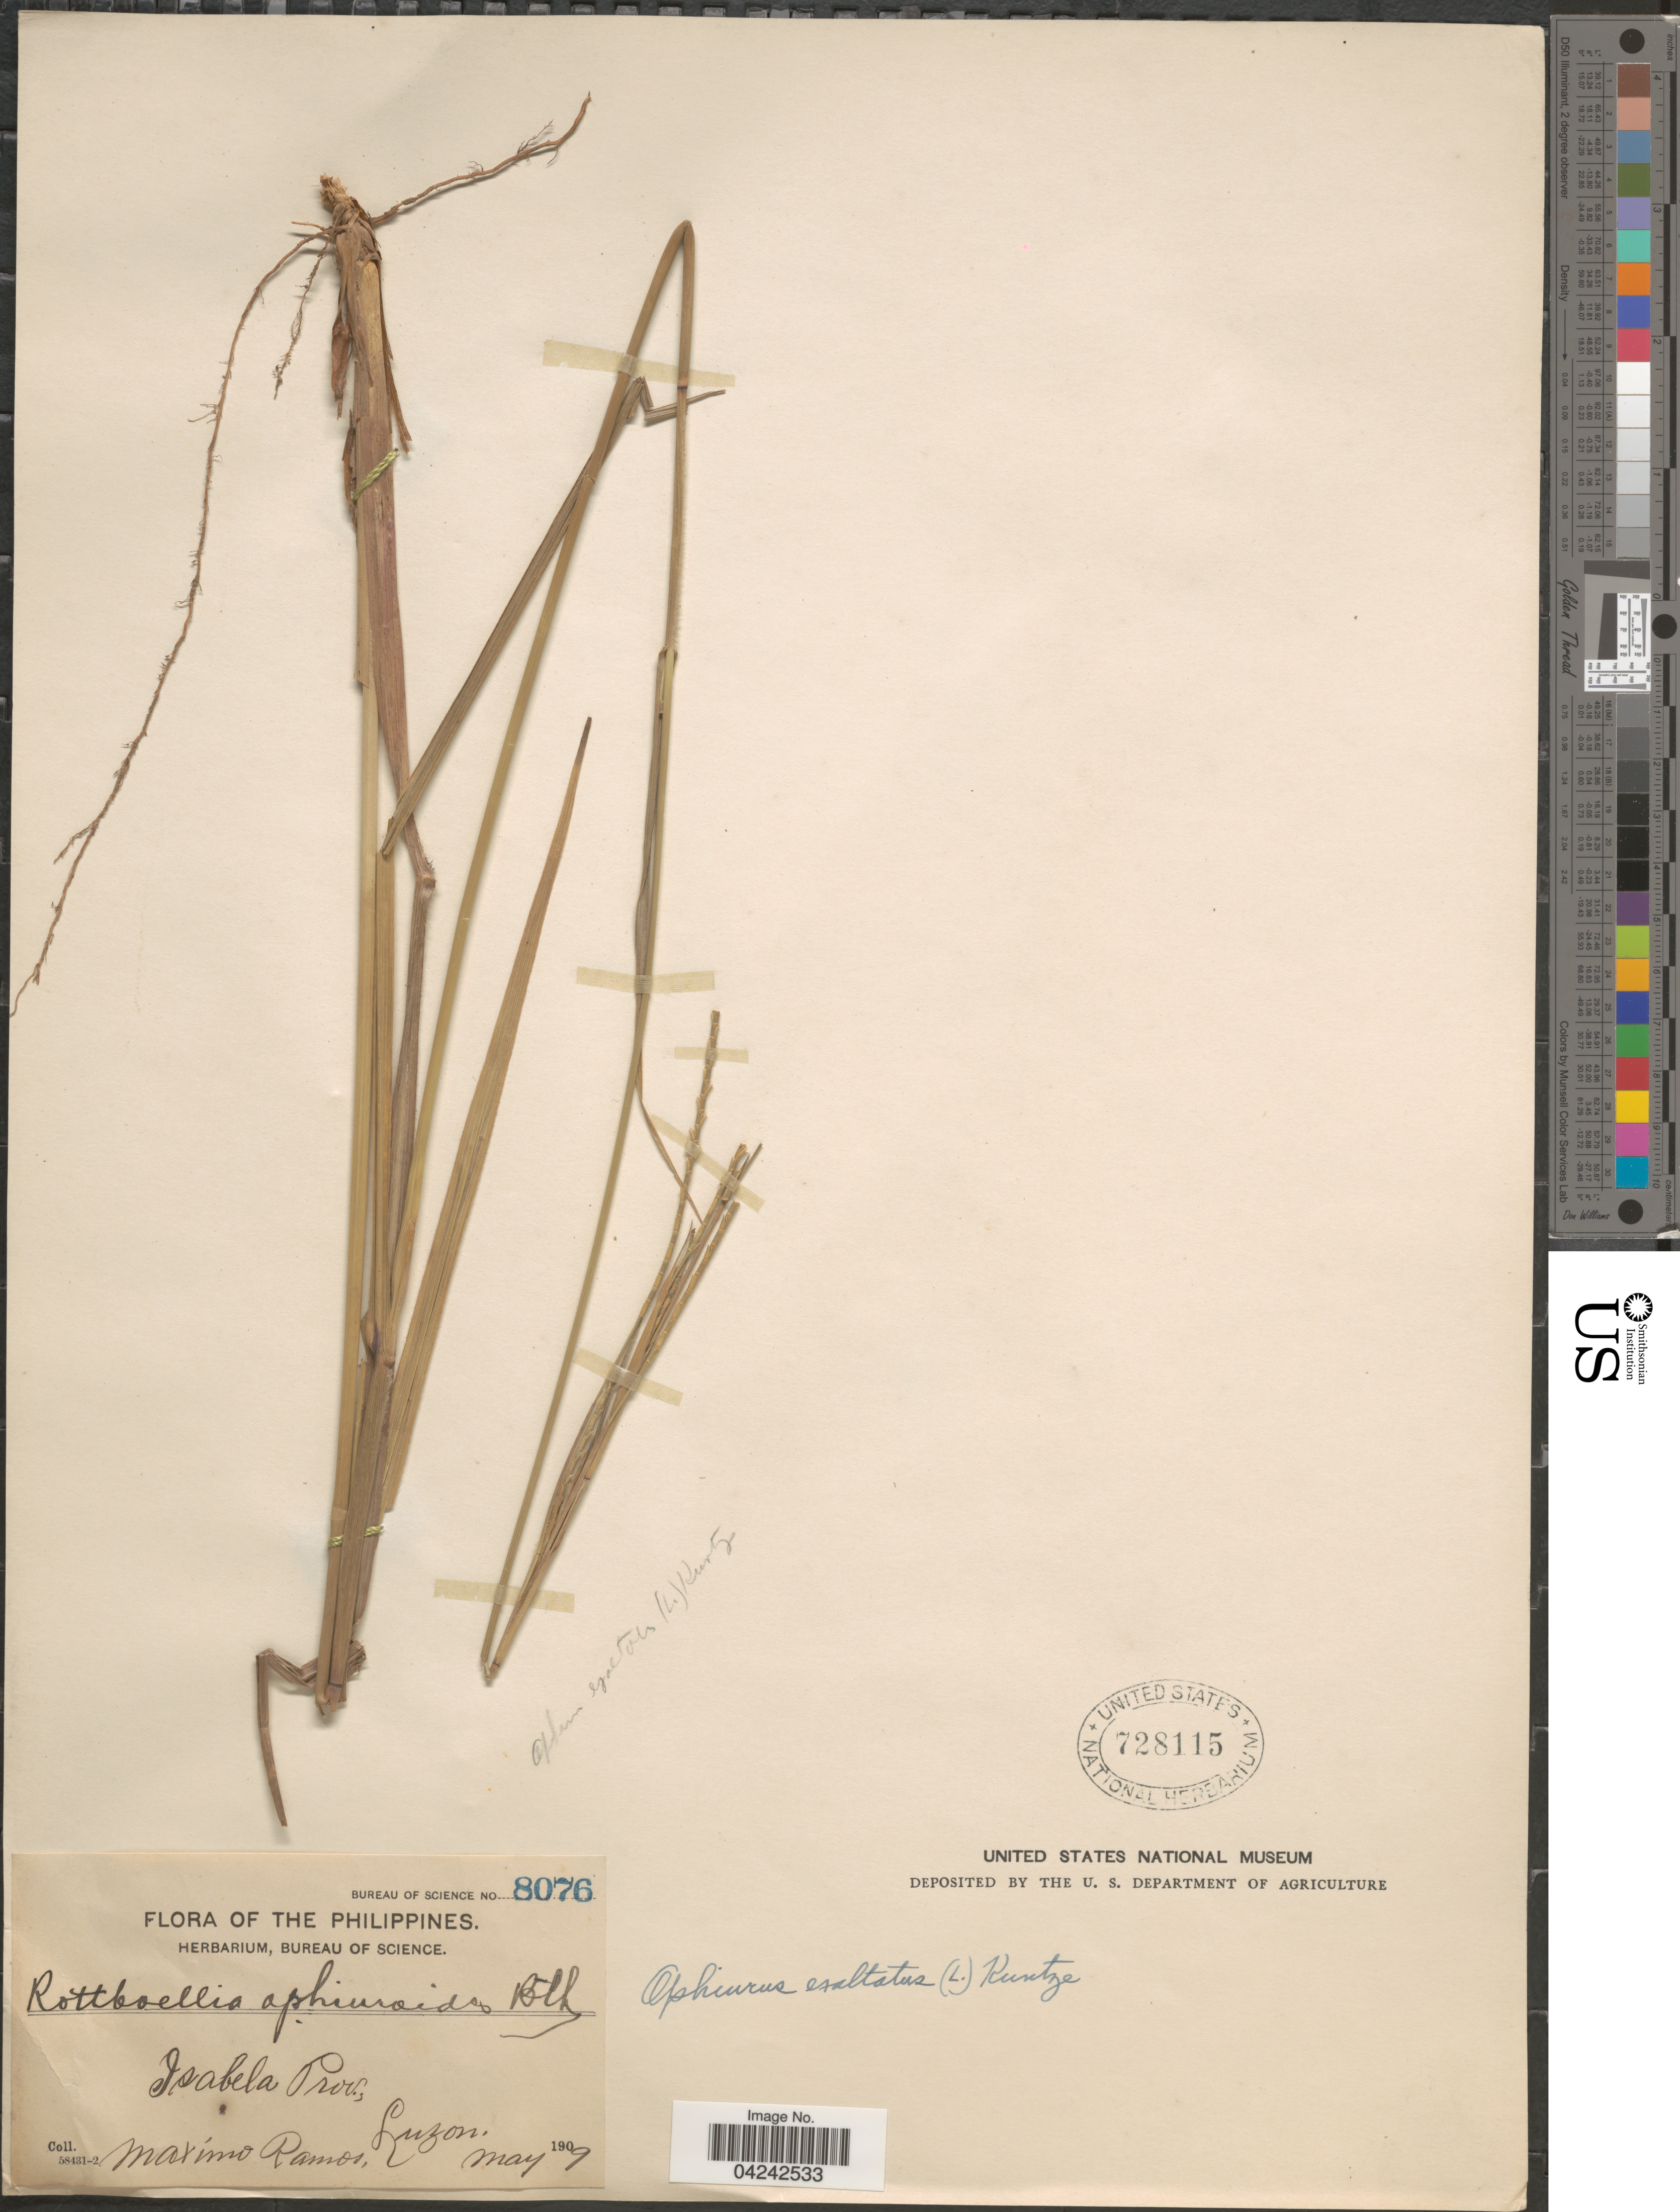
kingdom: Plantae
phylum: Tracheophyta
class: Liliopsida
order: Poales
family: Poaceae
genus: Rottboellia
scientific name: Rottboellia cochinchinensis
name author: (Lour.) Clayton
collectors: M. Ramos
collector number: Bureau of Science 8076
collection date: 1909-05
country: Philippines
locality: Isabela Prov., Luzon.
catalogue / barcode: US 728115